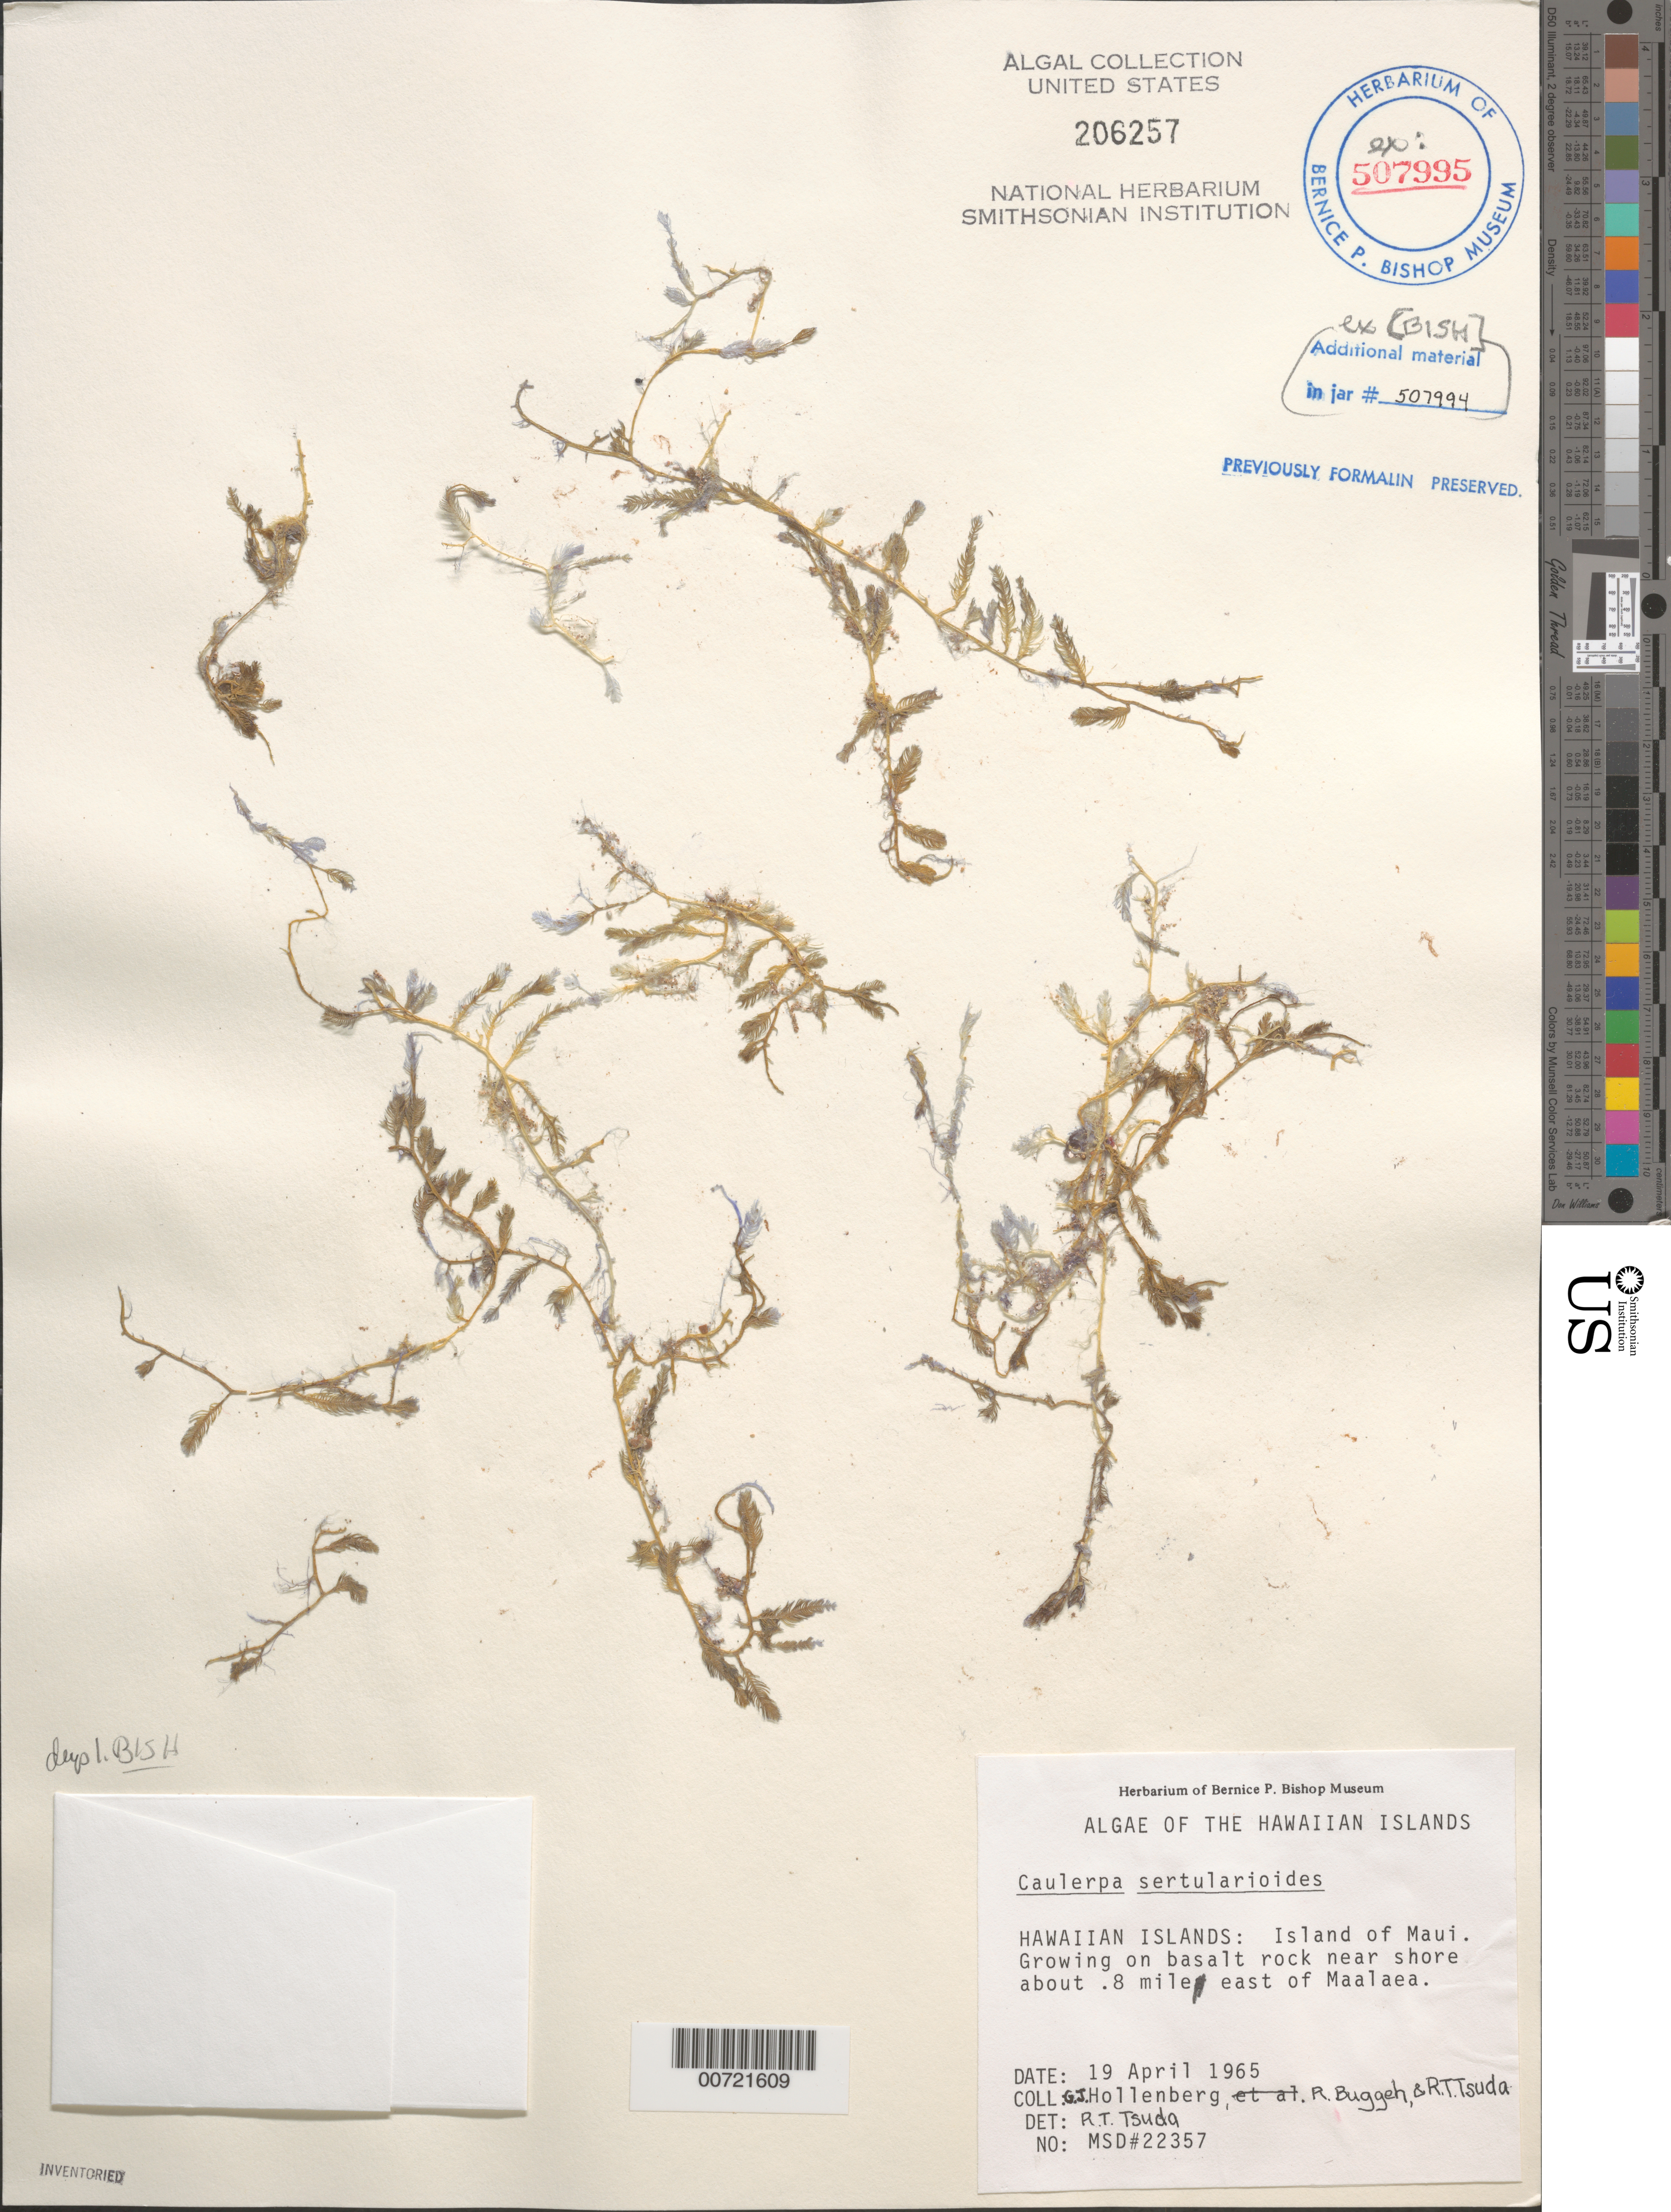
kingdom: Plantae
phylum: Chlorophyta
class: Ulvophyceae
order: Bryopsidales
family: Caulerpaceae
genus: Caulerpa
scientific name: Caulerpa sertularioides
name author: (S.G. Gmel.) M. Howe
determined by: Tsuda, R. T.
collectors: G. Hollenberg, R. Buggeln & R. Tsuda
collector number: MSD 22357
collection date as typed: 19 Apr 1965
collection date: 1965-04-19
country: United States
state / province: Hawaii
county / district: Maui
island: Maui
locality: Ca. 0.8 mile east of Maalaea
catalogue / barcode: US 206257